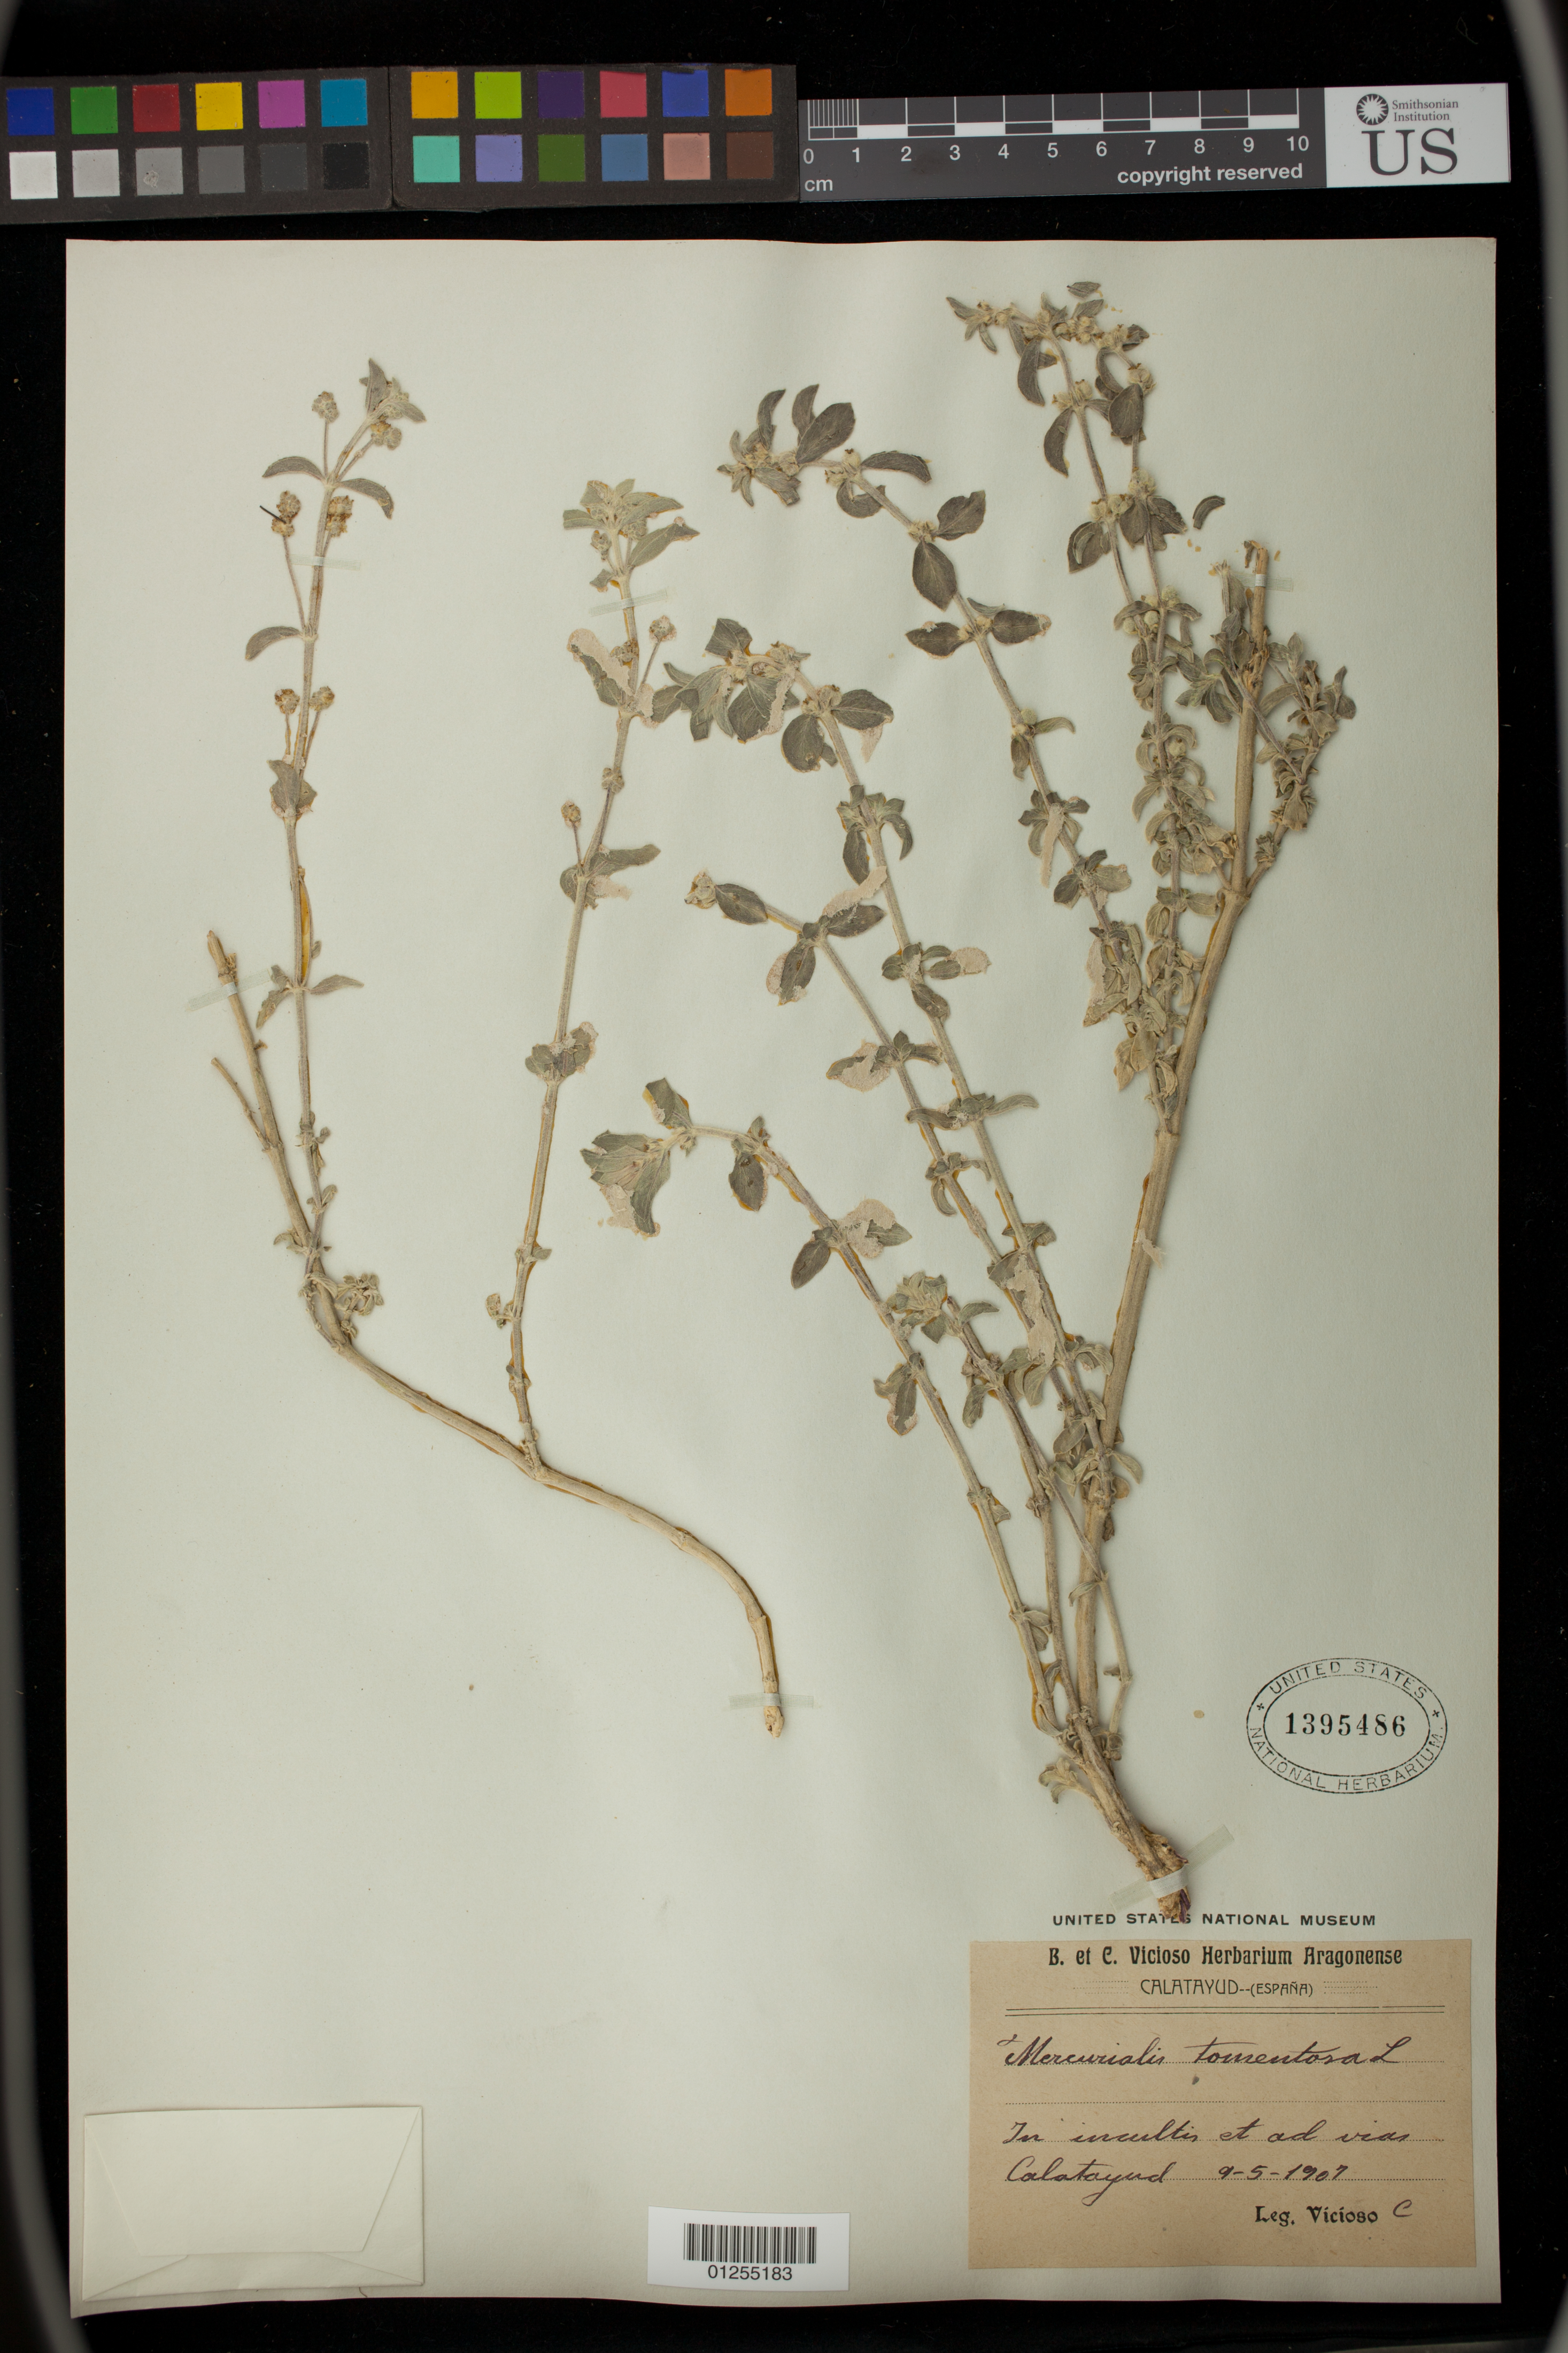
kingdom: Plantae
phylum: Tracheophyta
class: Magnoliopsida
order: Malpighiales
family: Euphorbiaceae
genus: Mercurialis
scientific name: Mercurialis tomentosa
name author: L.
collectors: C. Vicioso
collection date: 1907-05-09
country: Spain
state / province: Aragon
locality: In imultis et ad vias Calatayud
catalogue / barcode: US 1395486